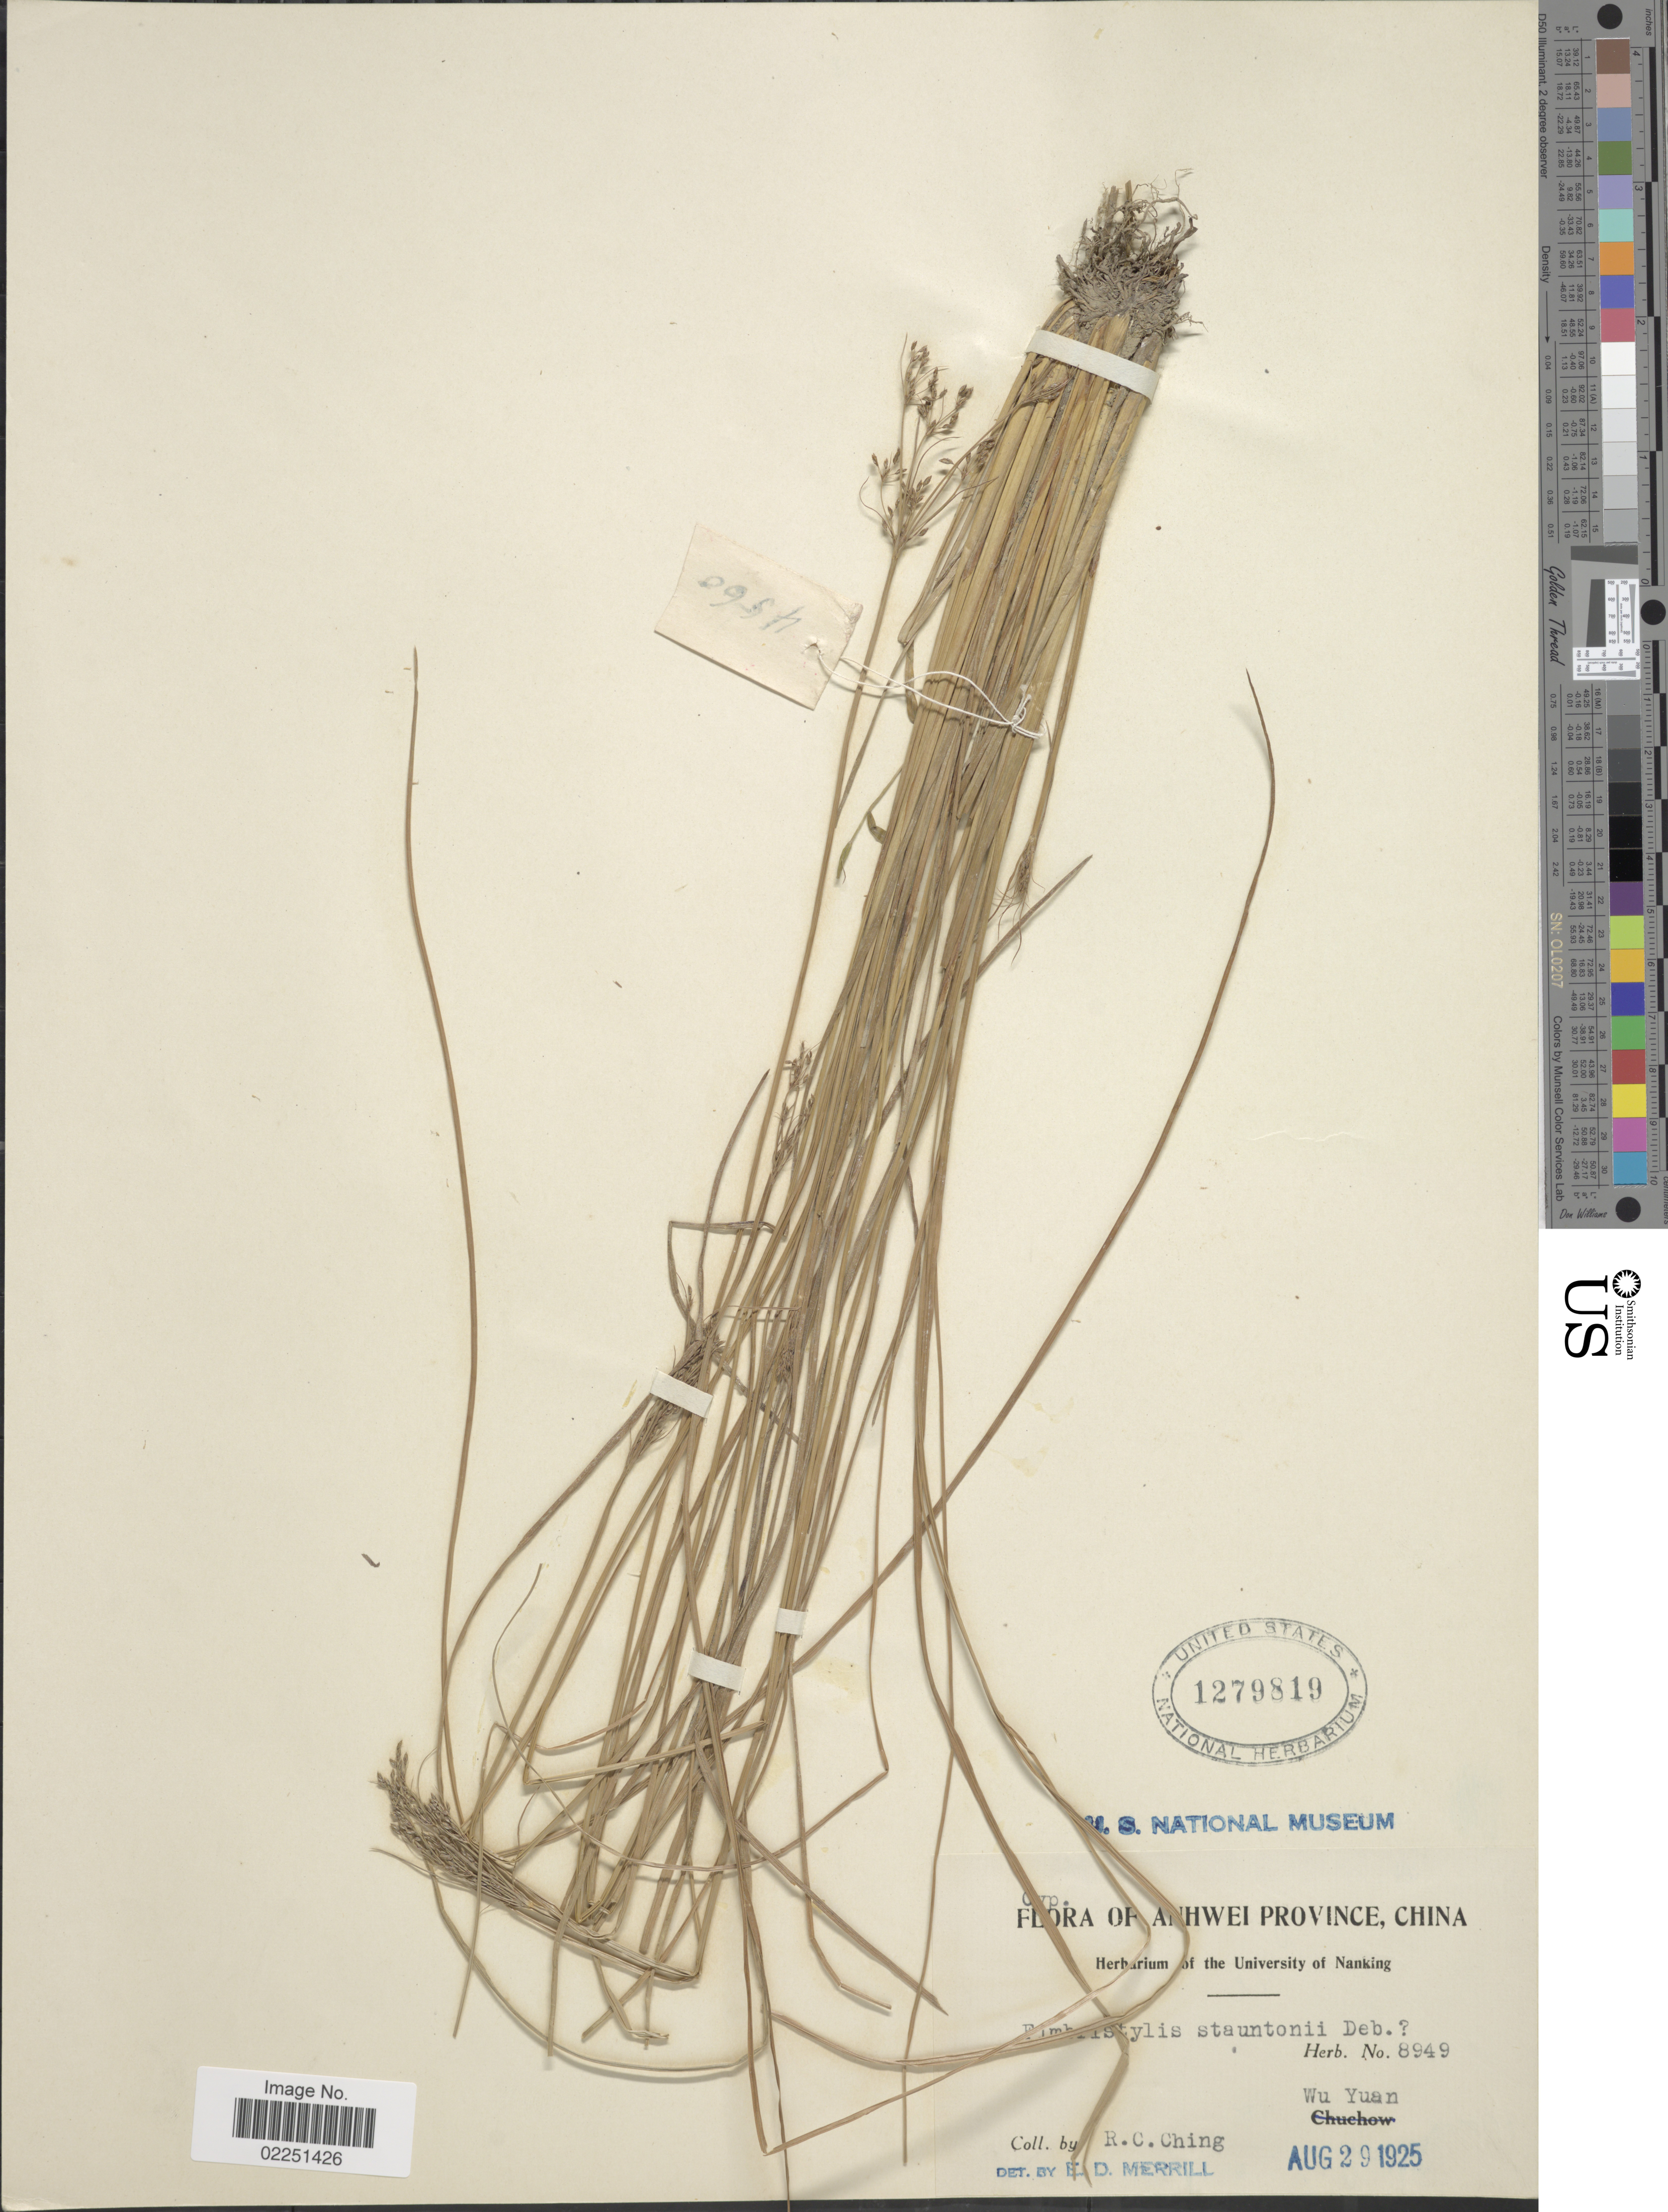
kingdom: Plantae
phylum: Tracheophyta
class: Liliopsida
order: Poales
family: Cyperaceae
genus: Fimbristylis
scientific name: Fimbristylis stauntonii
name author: Debeaux & Franch.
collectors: R. C. Ching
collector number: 8949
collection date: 1925-08-29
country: China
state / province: Anhui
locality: Anhwei Province, Wu Yuan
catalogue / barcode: US 1279819